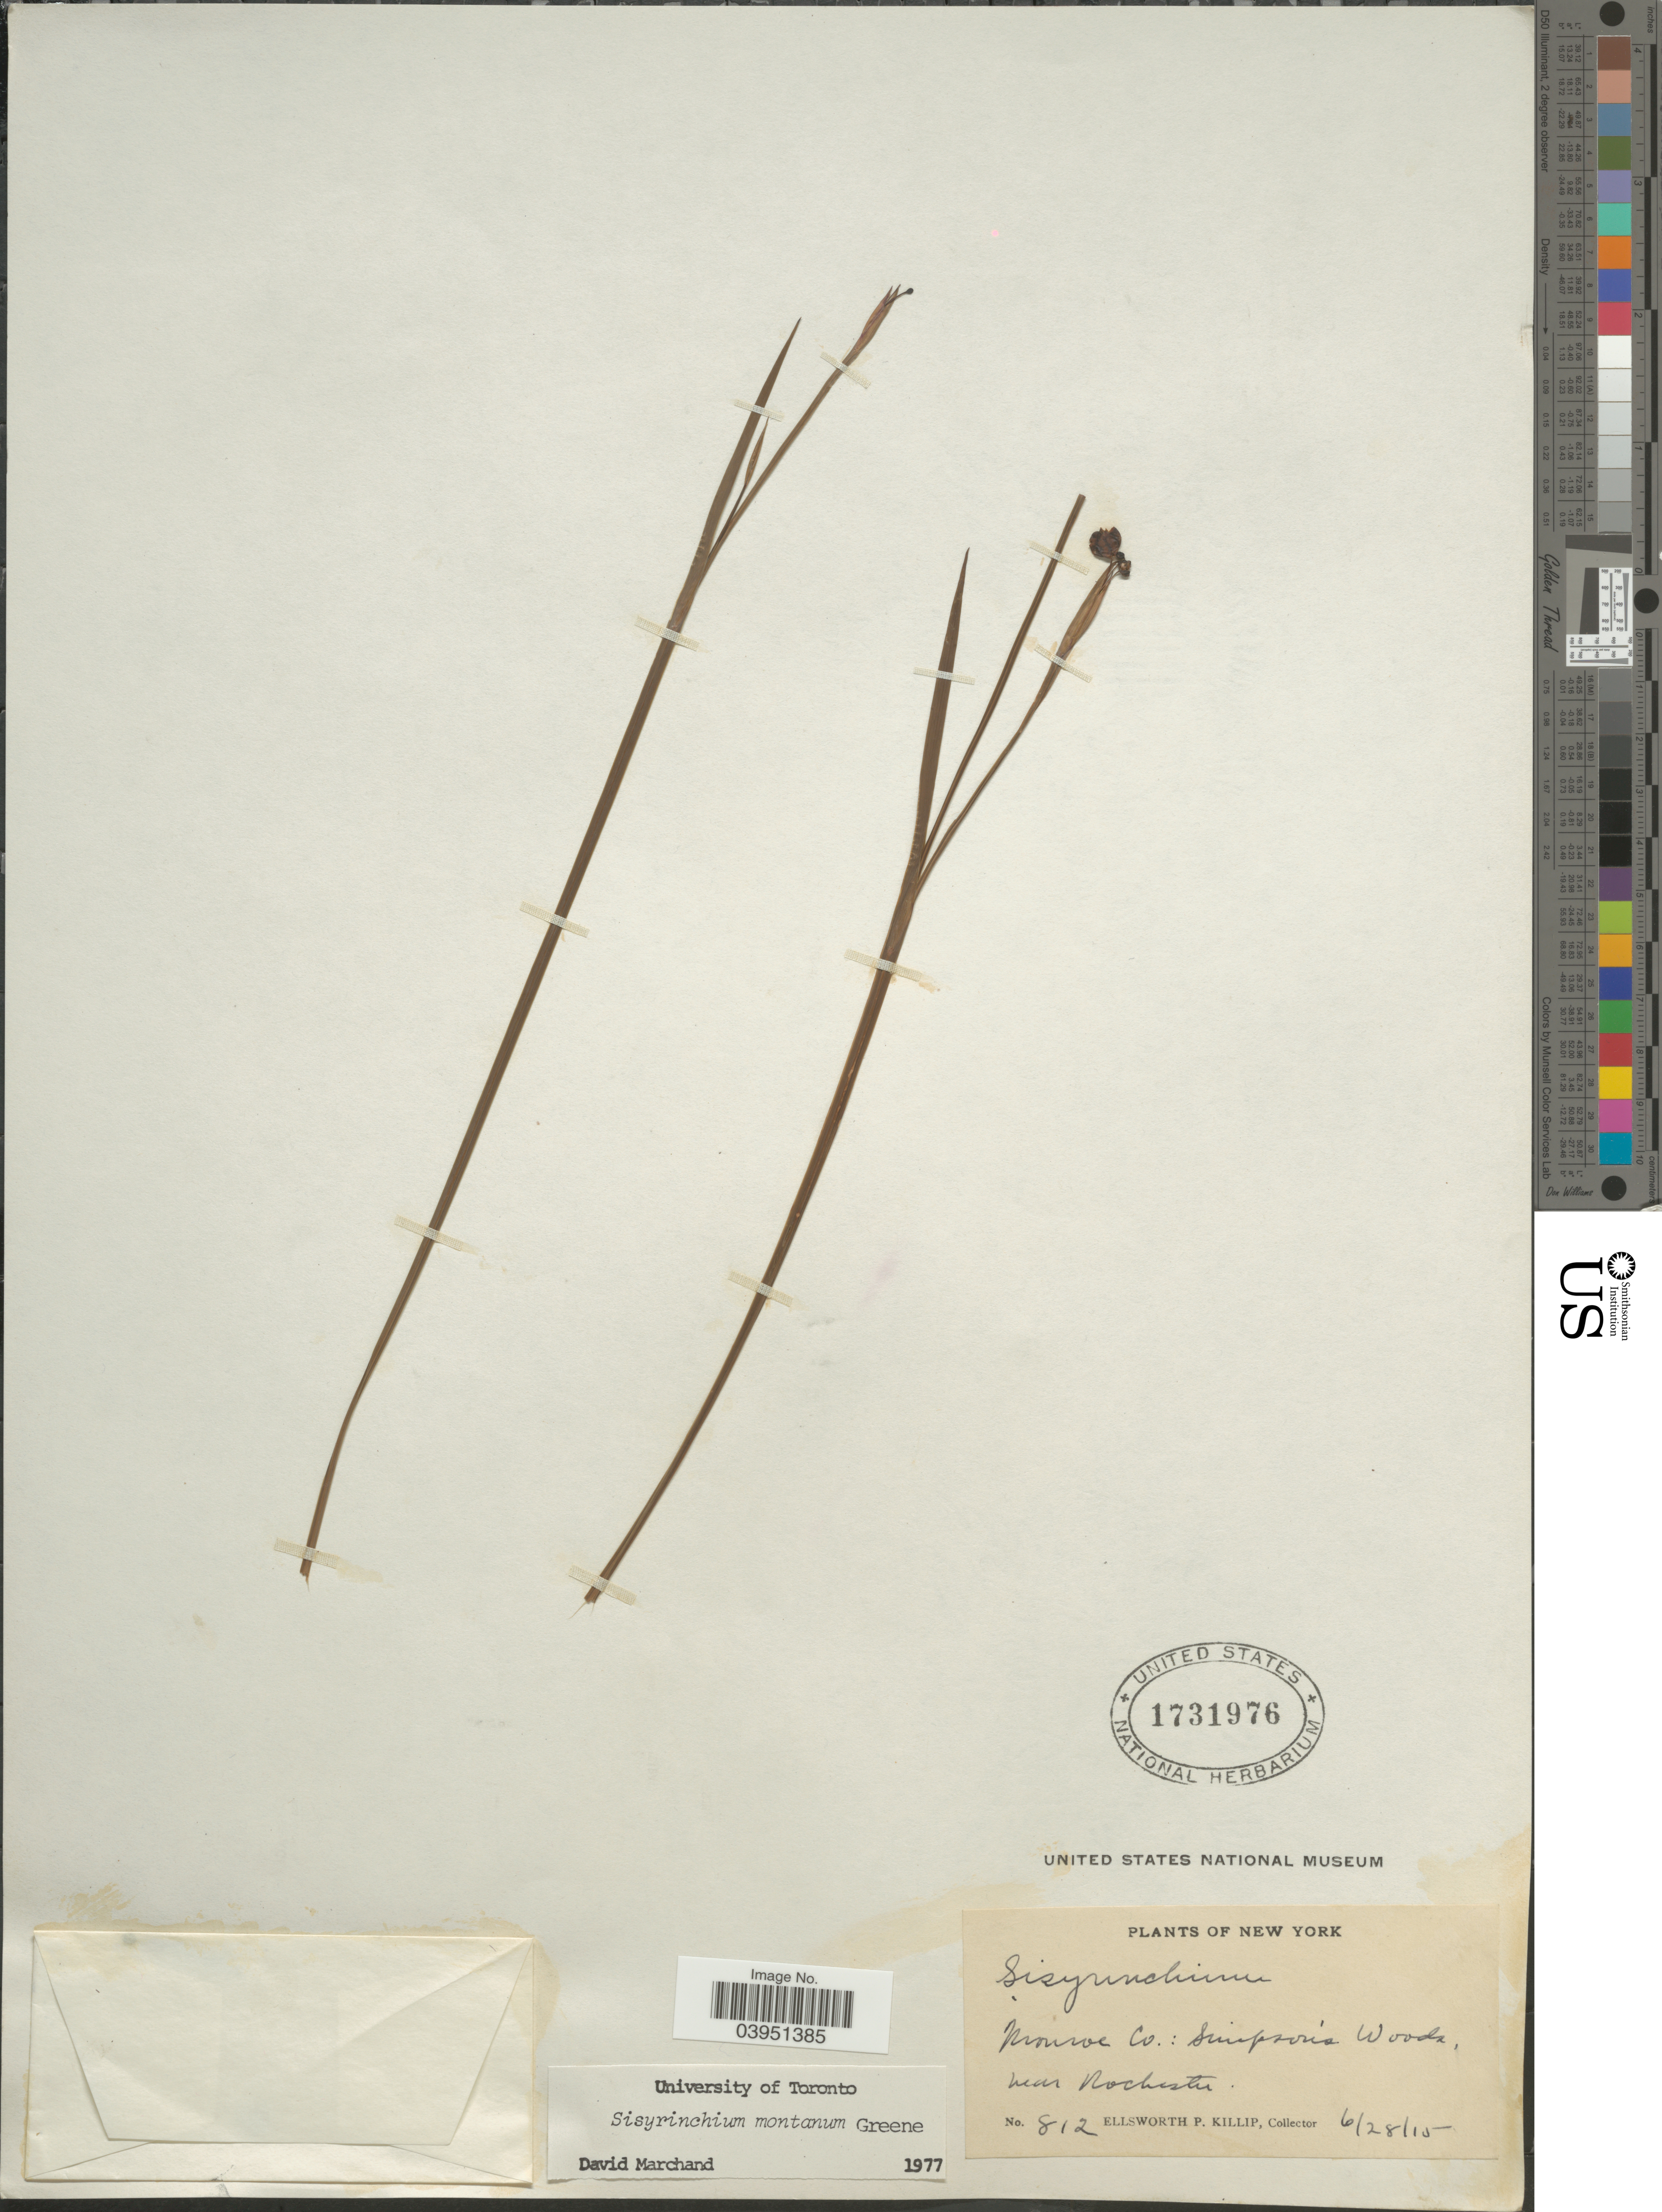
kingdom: Plantae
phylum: Tracheophyta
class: Liliopsida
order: Asparagales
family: Iridaceae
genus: Sisyrinchium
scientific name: Sisyrinchium montanum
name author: Greene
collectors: E. P. Killip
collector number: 812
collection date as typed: Transcribed d/m/y: 28/6/15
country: United States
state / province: New York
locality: Monroe Co.: Simpson's Woods, near Rochester.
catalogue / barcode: US 1731976